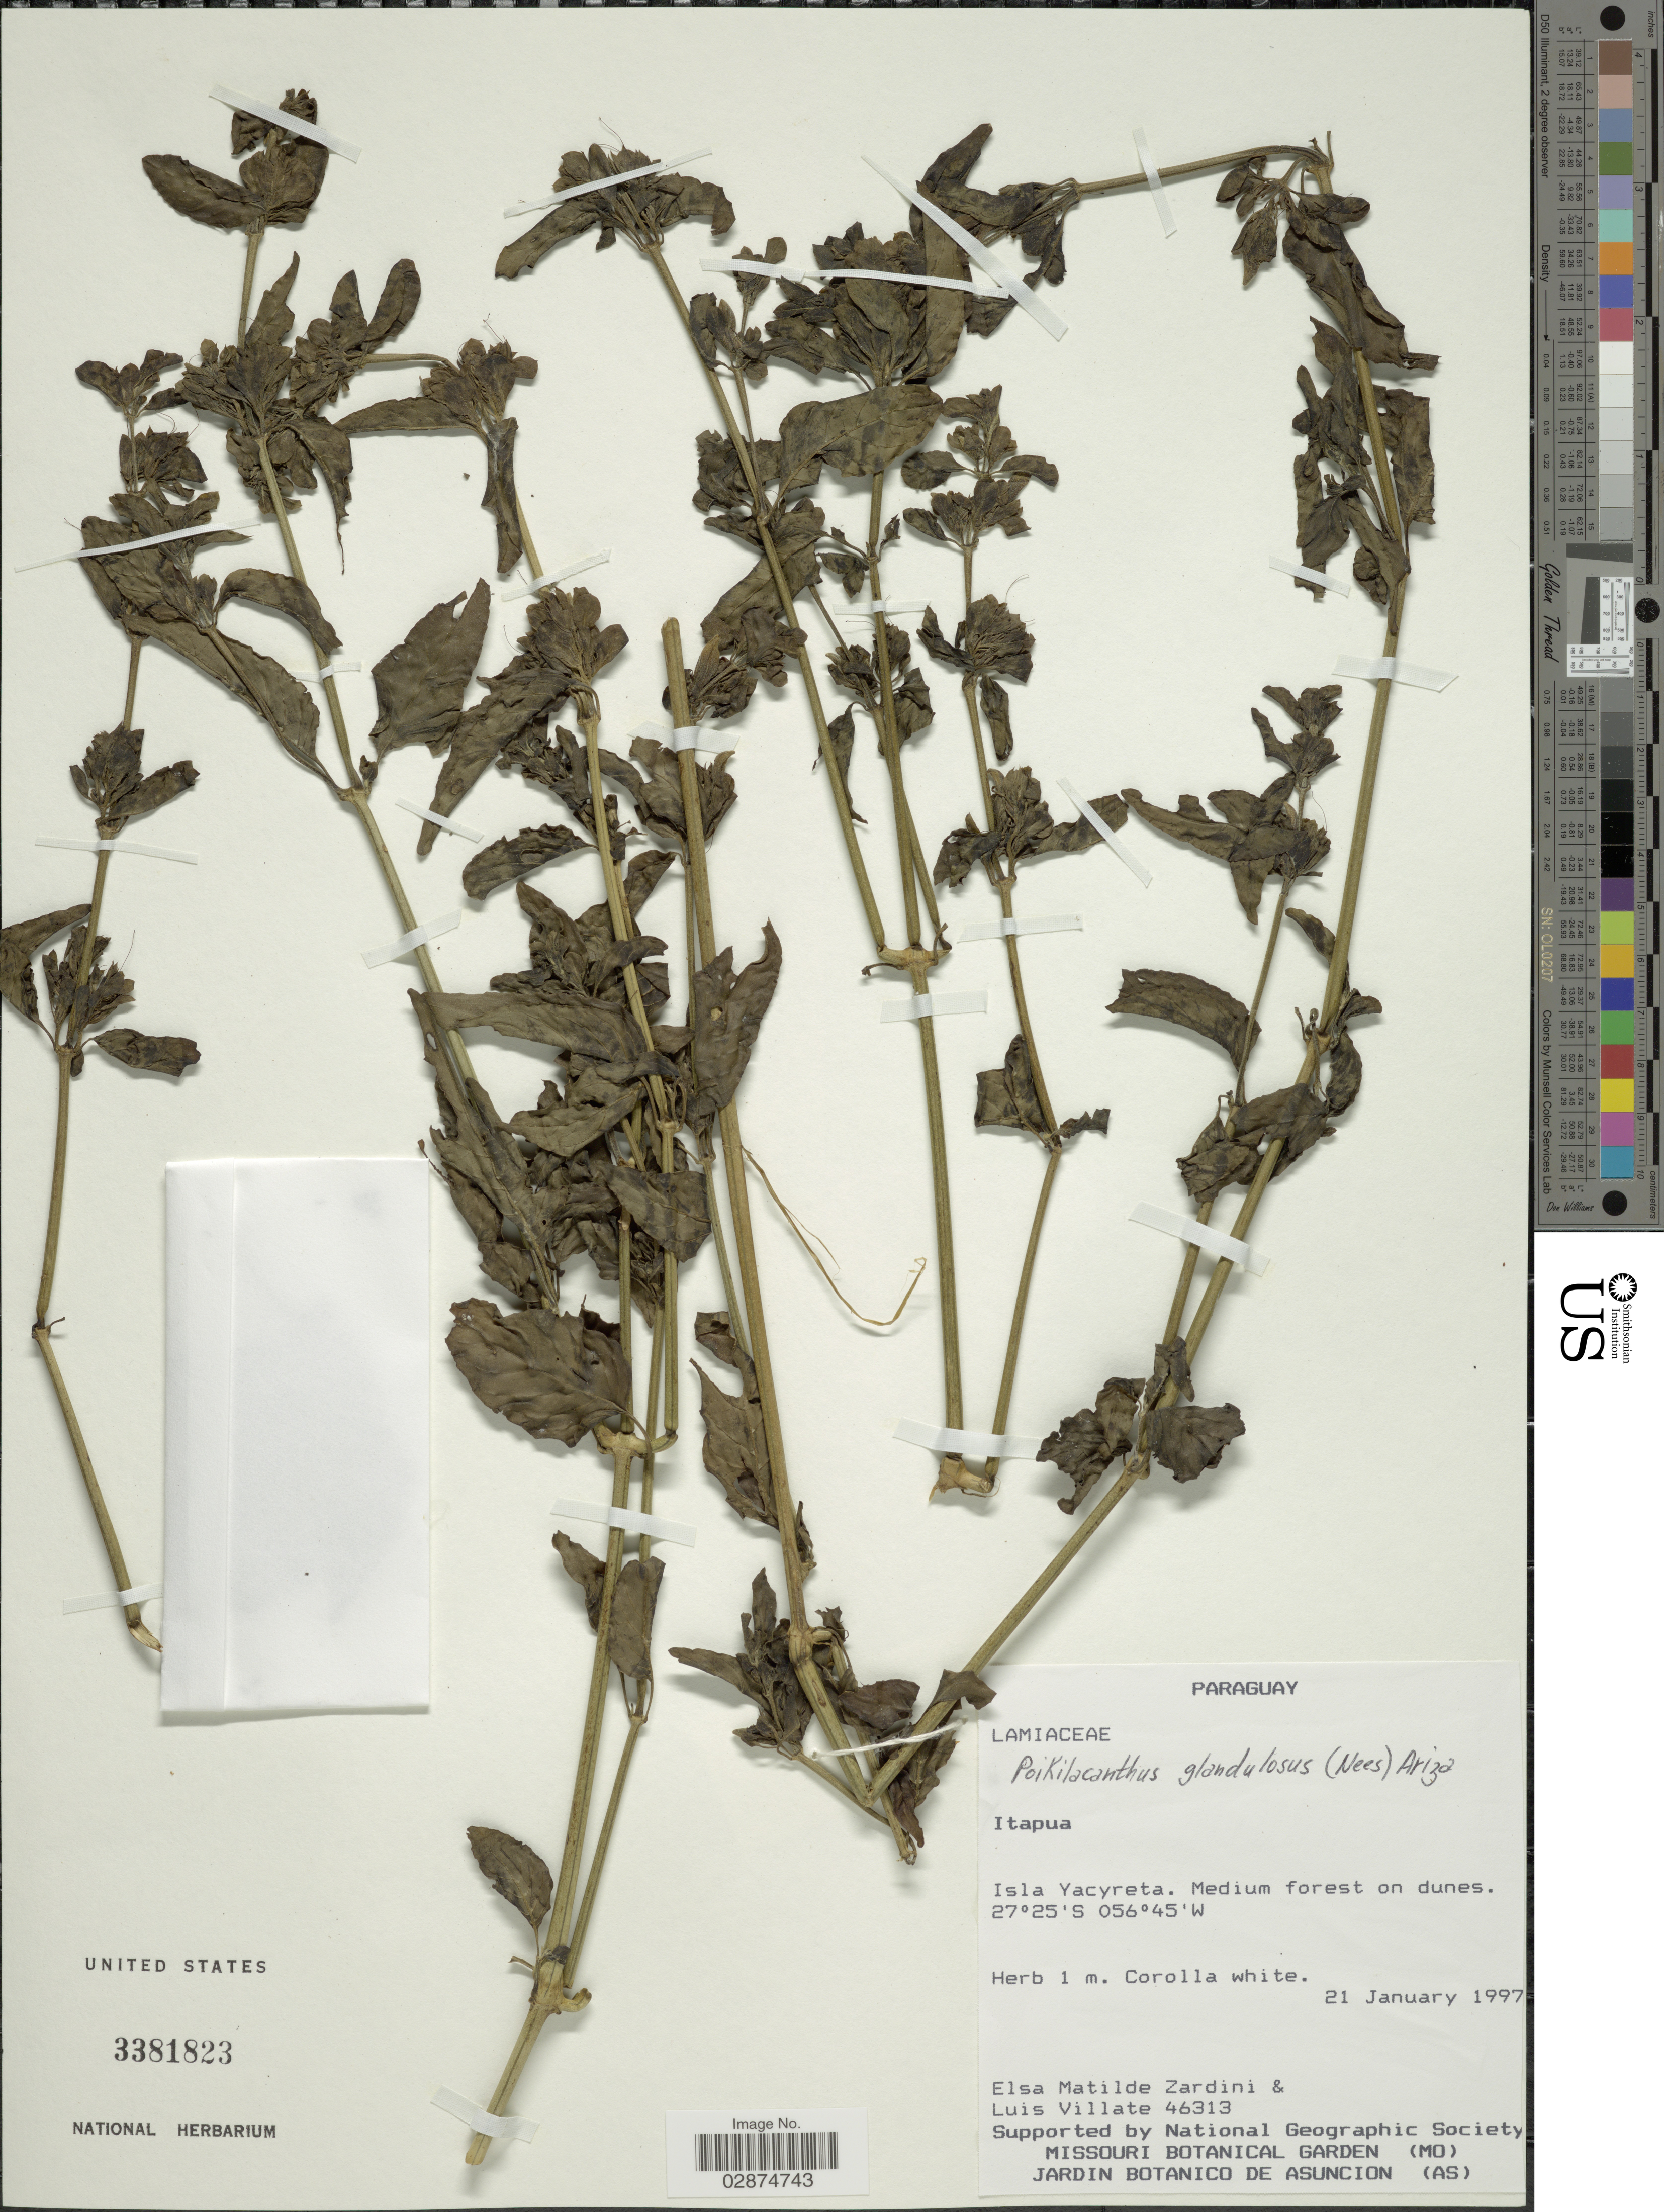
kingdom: Plantae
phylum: Tracheophyta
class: Magnoliopsida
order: Lamiales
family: Acanthaceae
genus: Poikilacanthus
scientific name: Poikilacanthus glandulosus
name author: (Nees) Ariza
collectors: E. M. Zardini & L. Villate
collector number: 46313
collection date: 1997-01-21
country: Paraguay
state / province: Itapua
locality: Isla Yacyreta,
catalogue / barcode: US 3381823